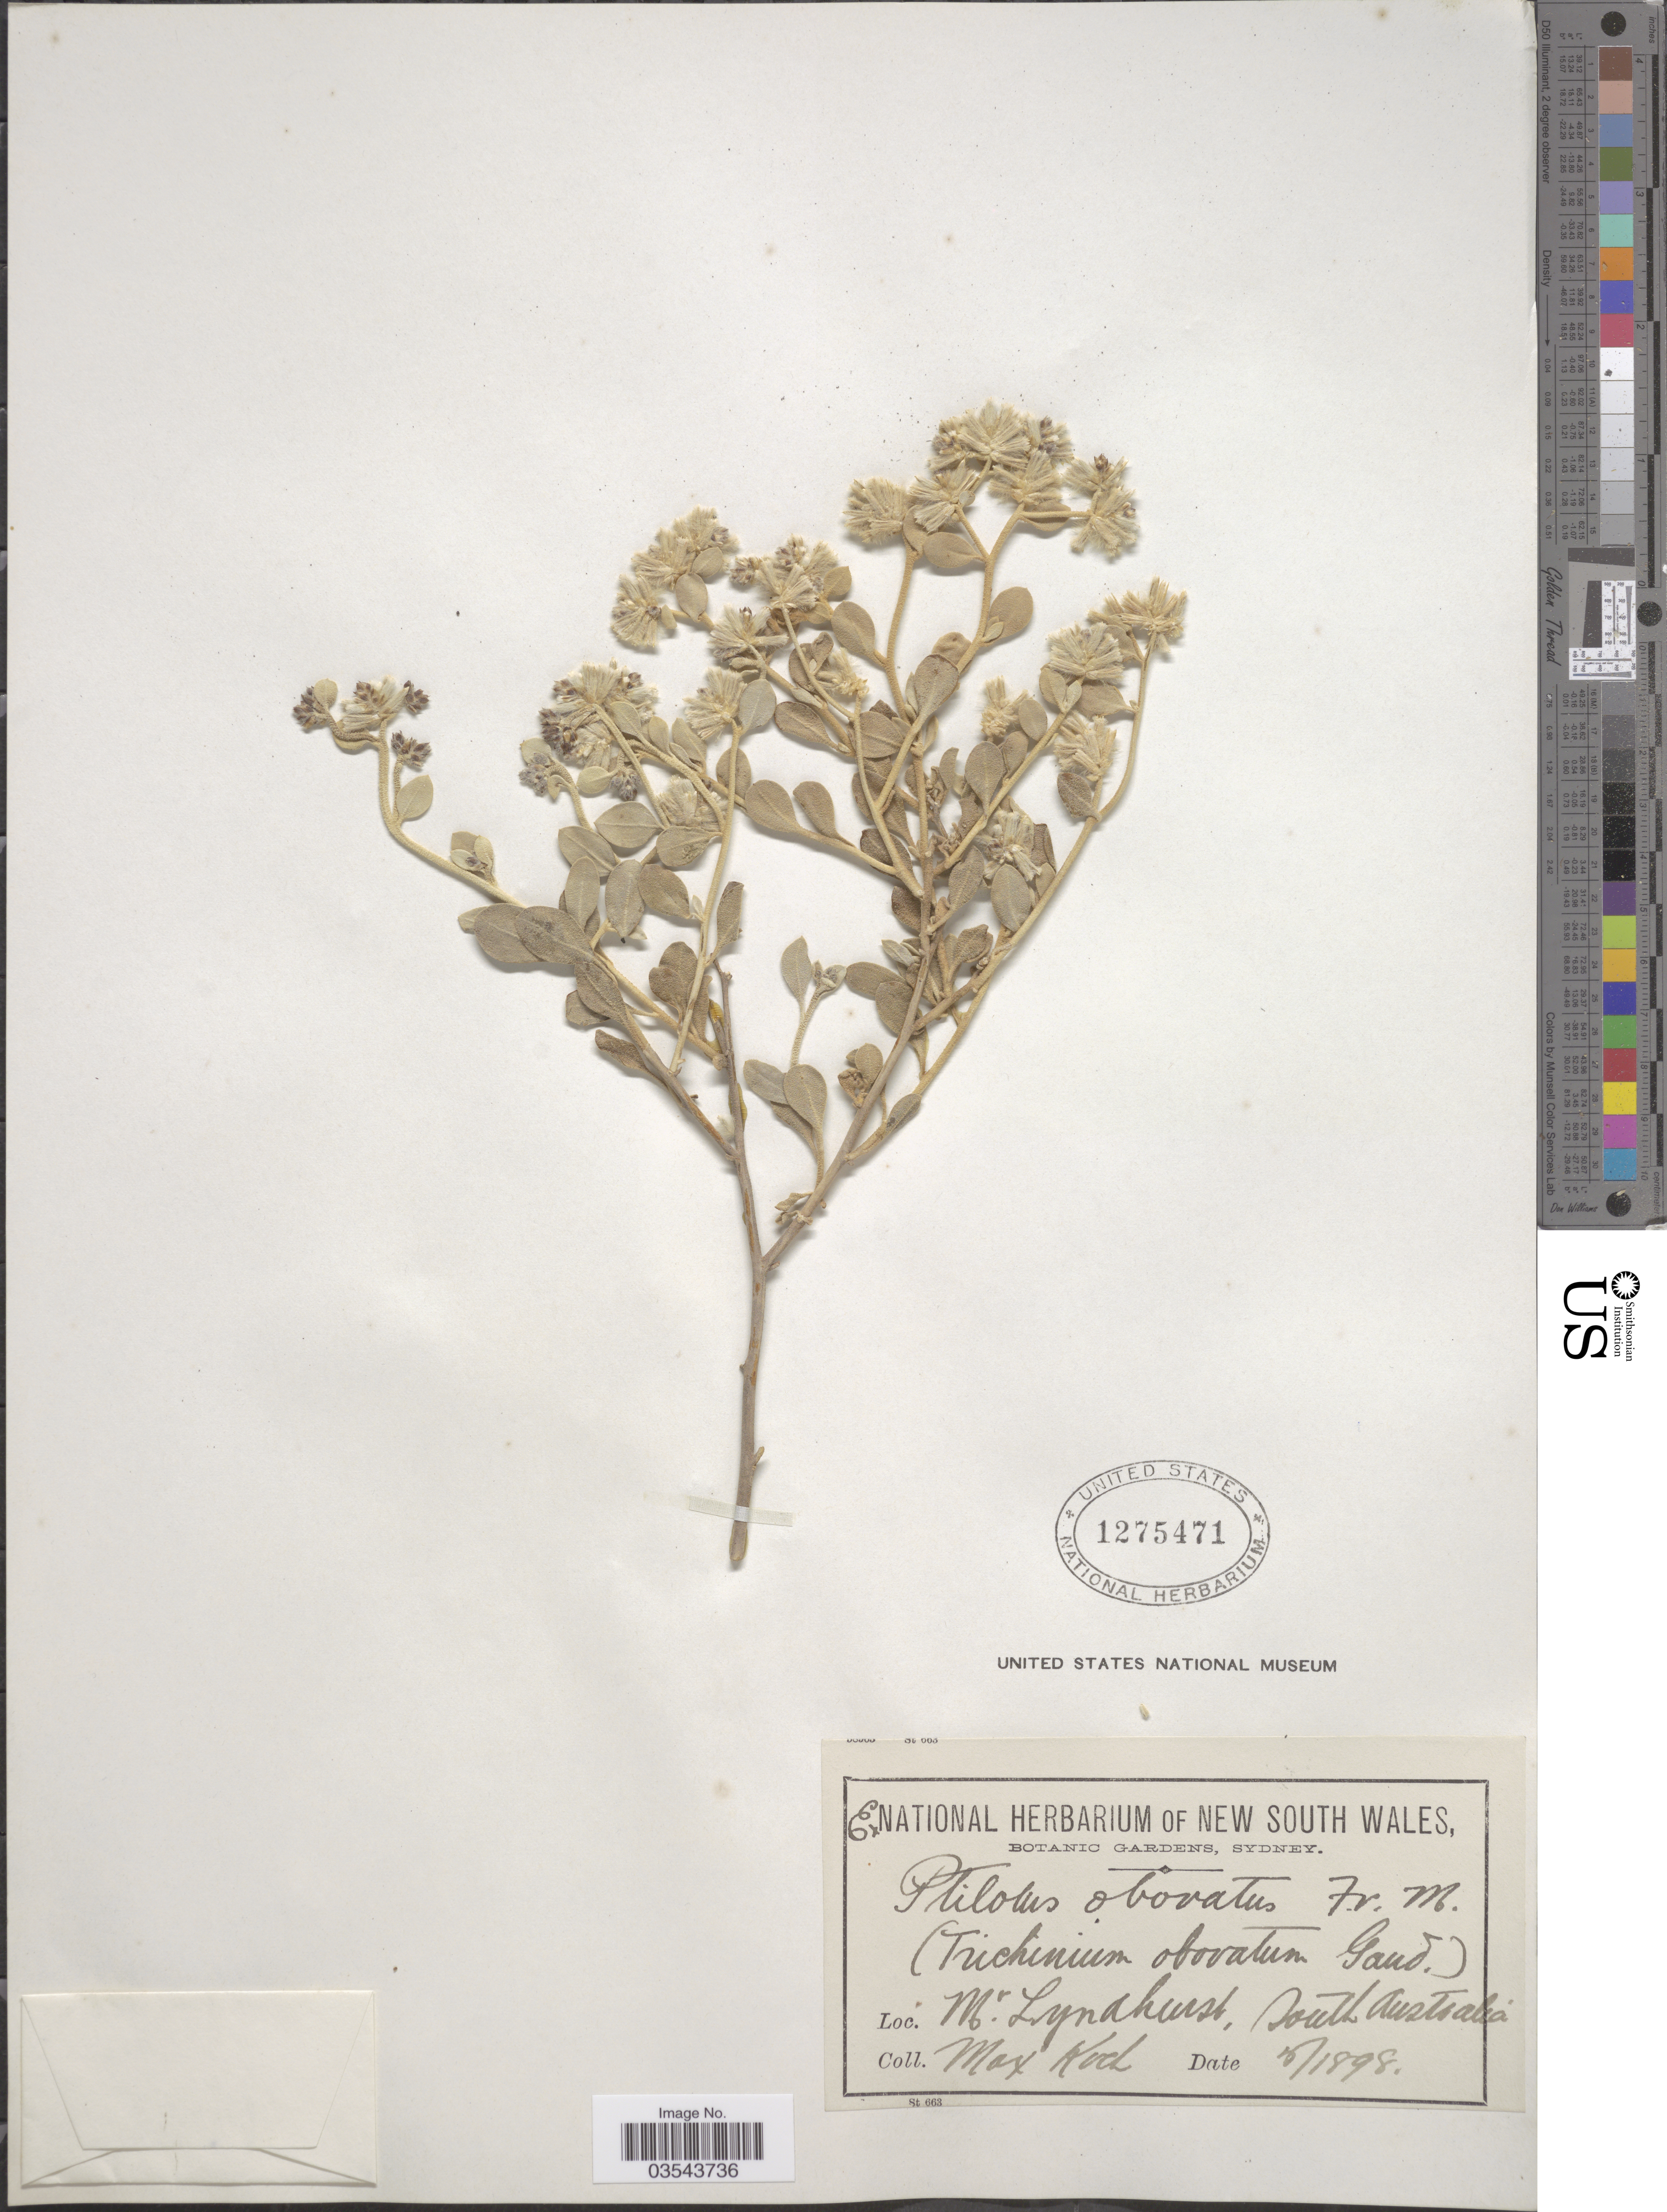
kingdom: Plantae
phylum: Tracheophyta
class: Magnoliopsida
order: Caryophyllales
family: Amaranthaceae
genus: Ptilotus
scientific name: Ptilotus obovatus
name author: (Gaudich.) F. Muell.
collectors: M. Koch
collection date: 1898-05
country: Australia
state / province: South Australia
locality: Mt. Lyndhurst.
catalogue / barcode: US 1275471